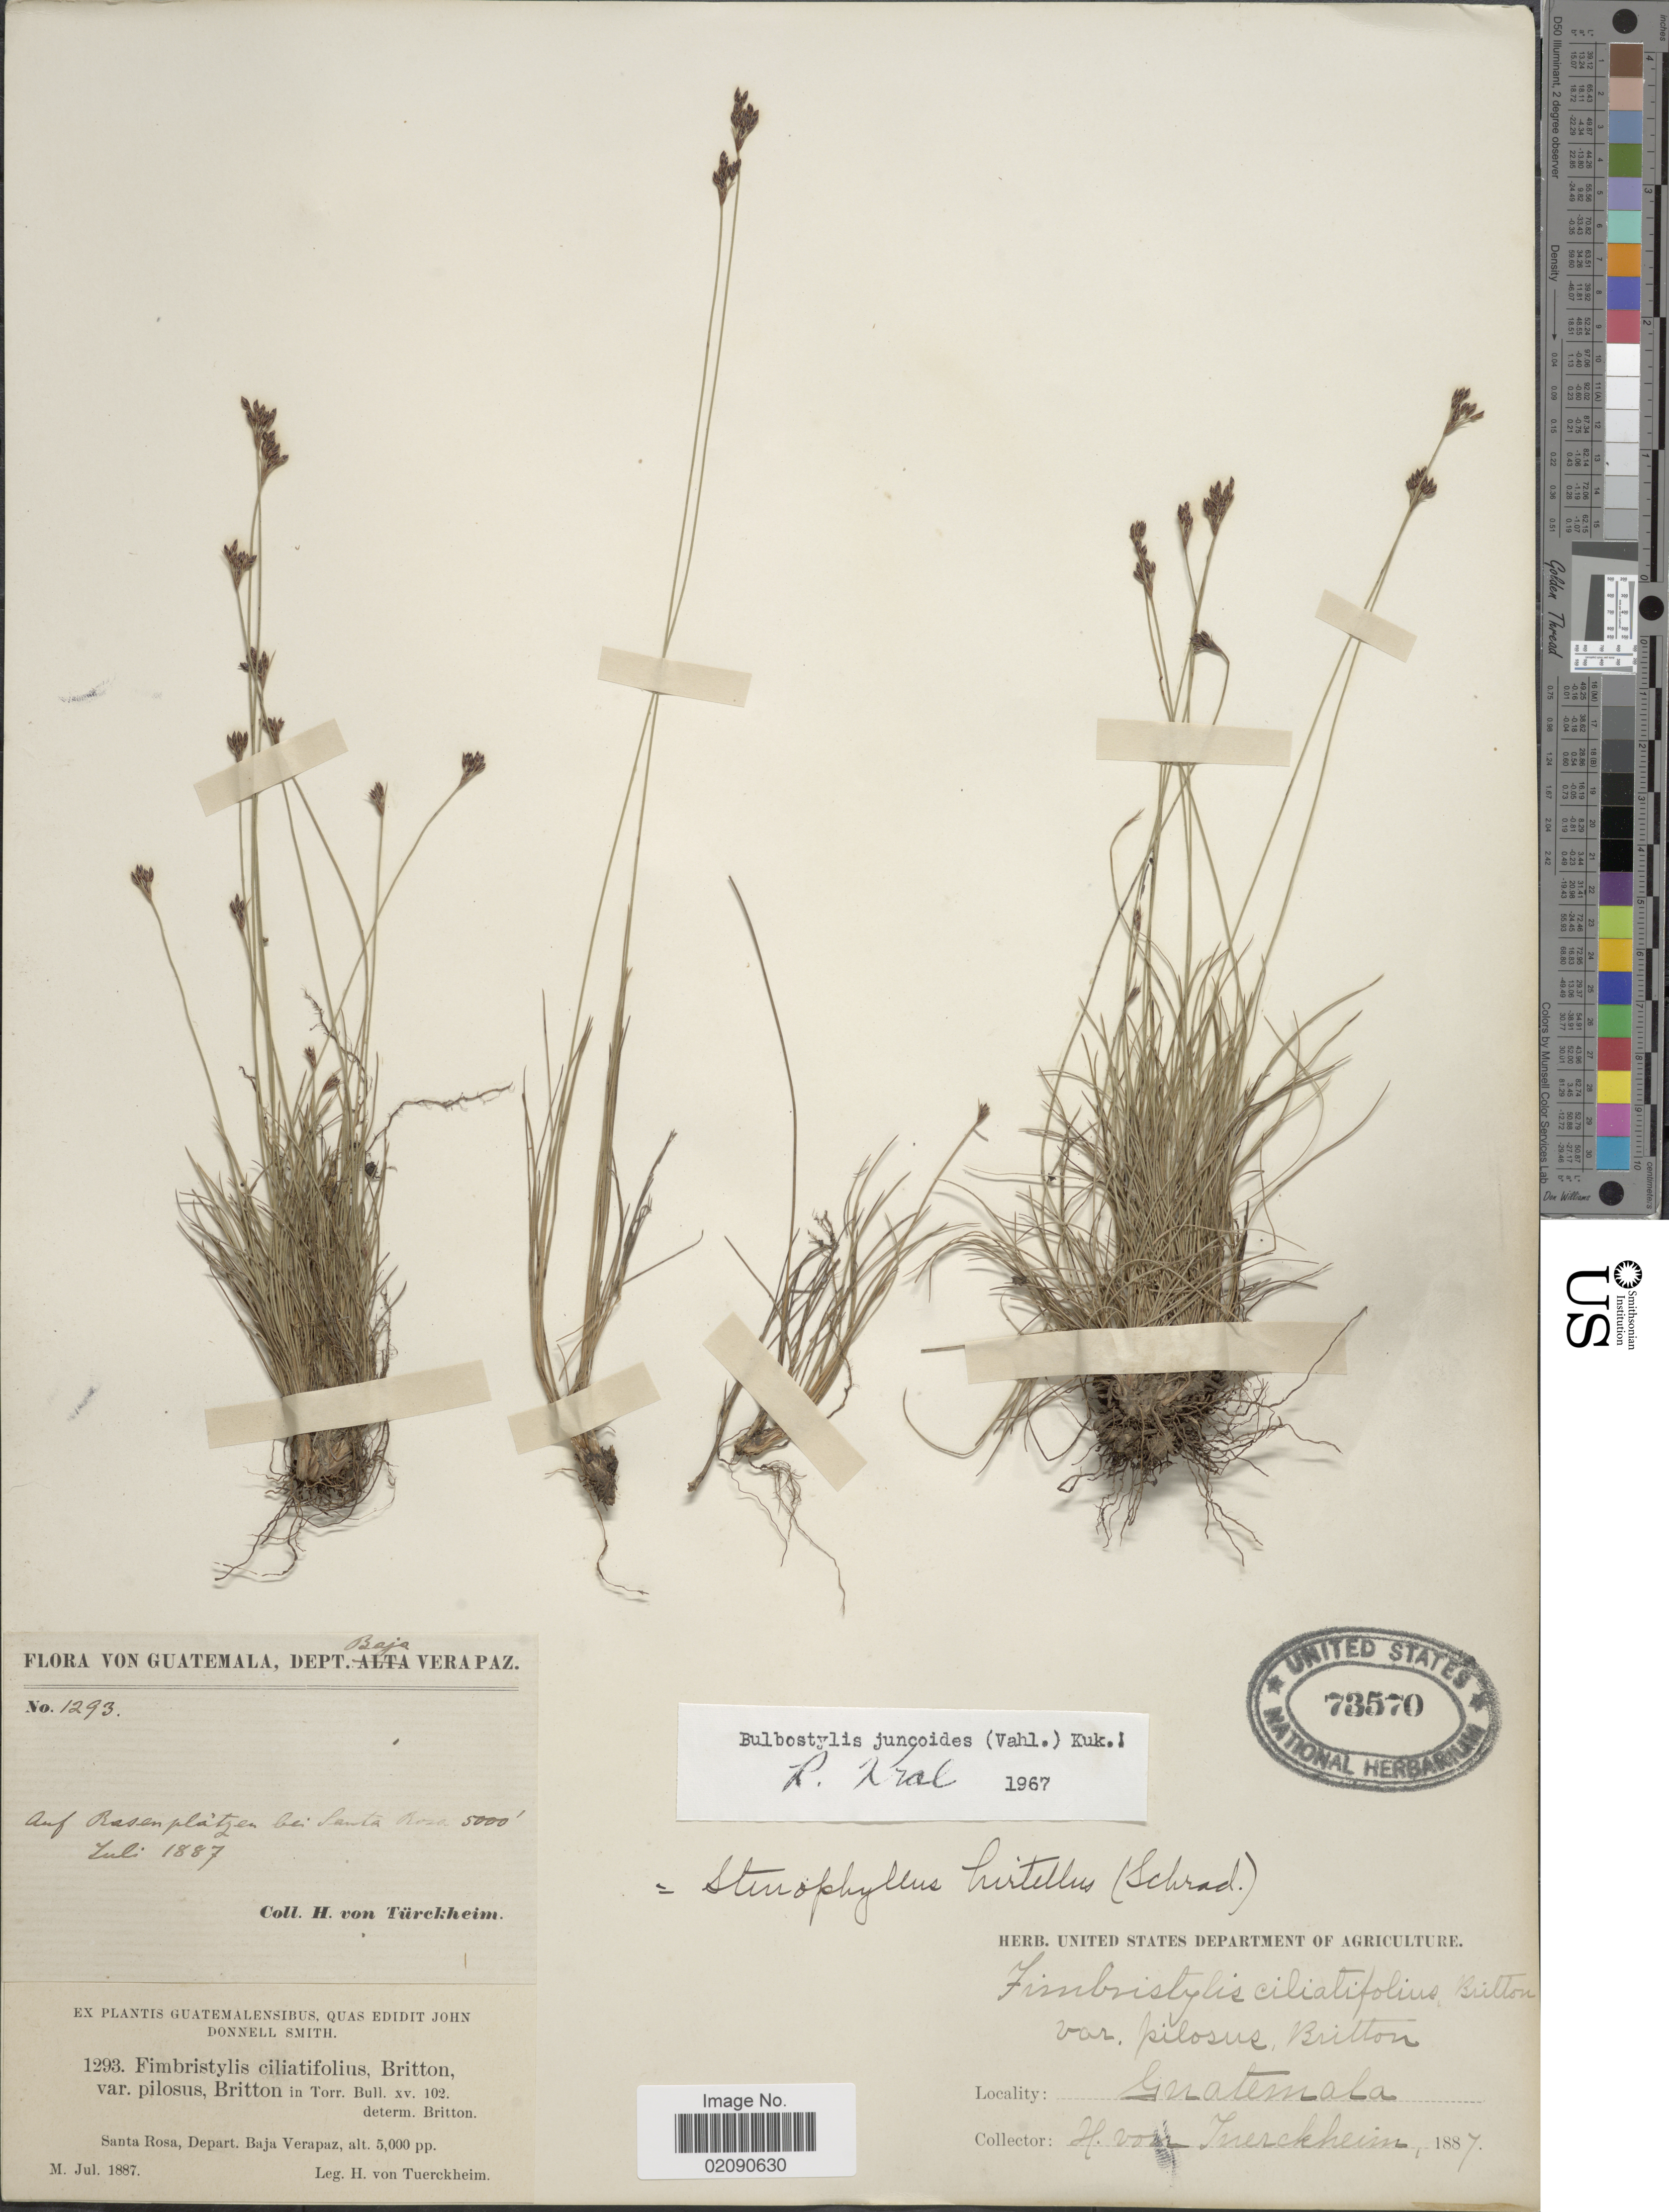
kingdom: Plantae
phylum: Tracheophyta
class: Liliopsida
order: Poales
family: Cyperaceae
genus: Bulbostylis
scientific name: Bulbostylis juncoides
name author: (Vahl) Kük. ex Herter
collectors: H. von Tuerckheim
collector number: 1293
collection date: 1887-07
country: Guatemala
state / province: Baja Verapaz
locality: Santa Rosa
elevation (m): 1524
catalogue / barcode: US 73570